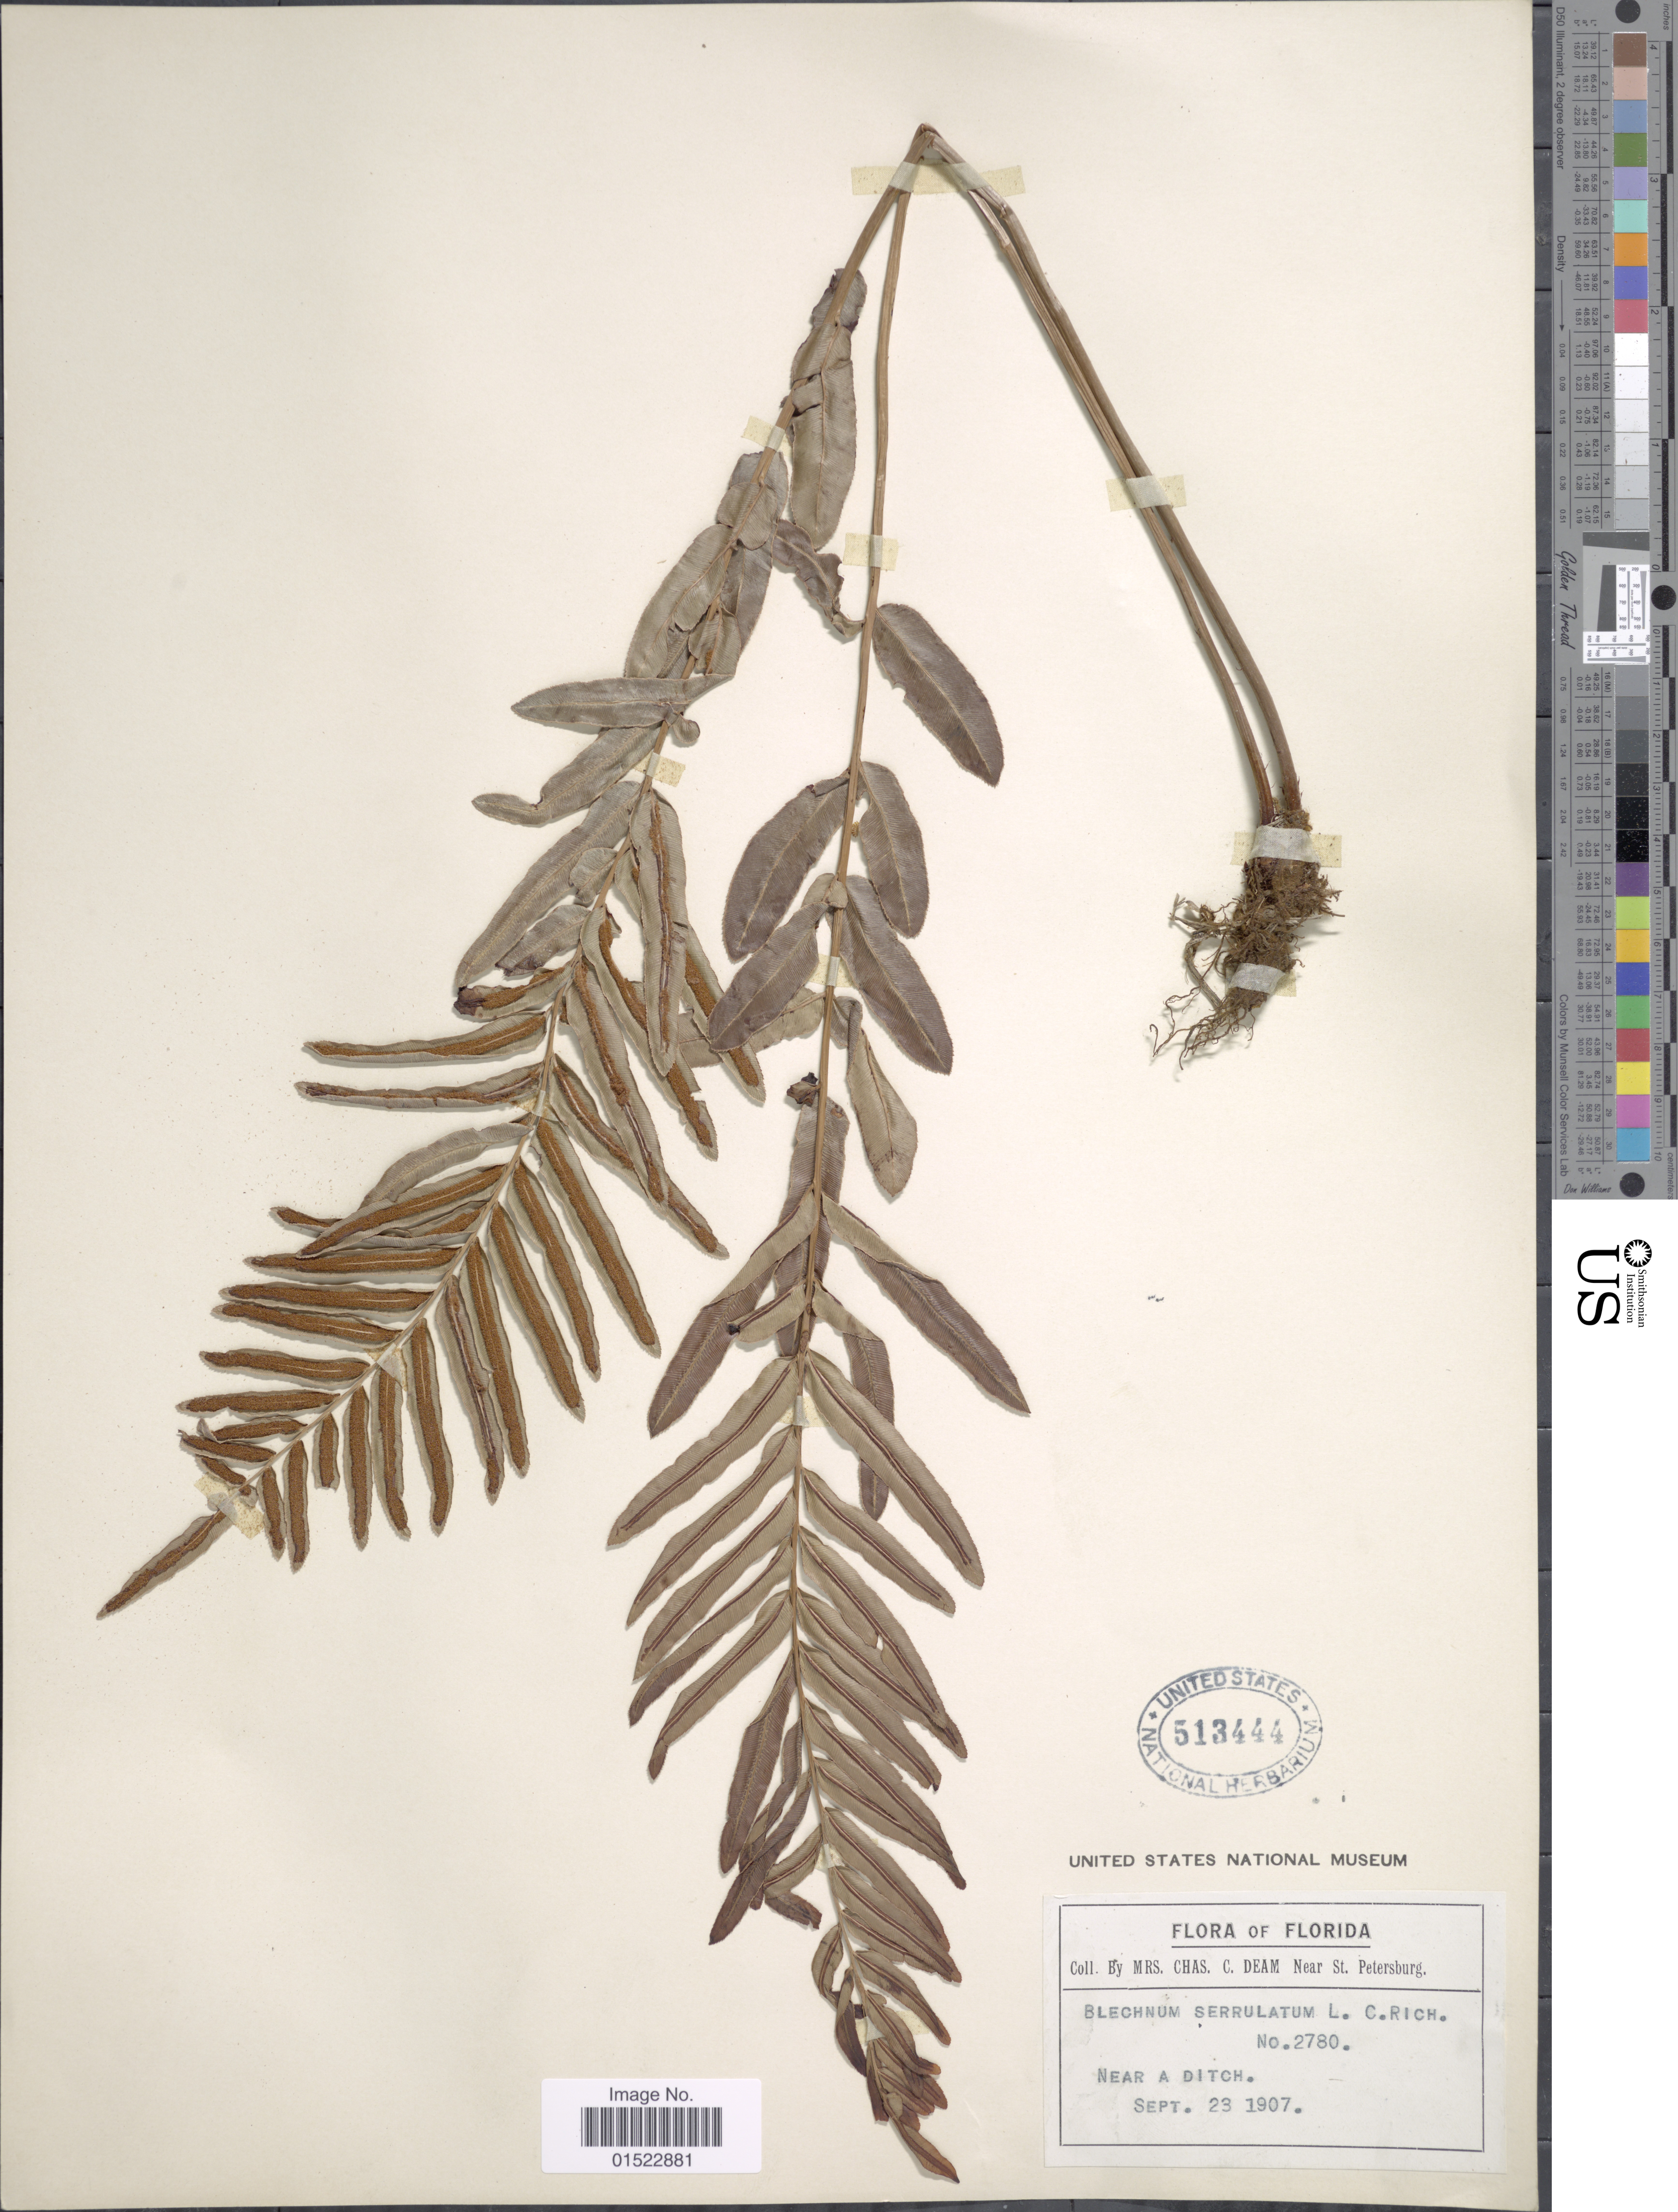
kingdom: Plantae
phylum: Tracheophyta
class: Polypodiopsida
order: Polypodiales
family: Blechnaceae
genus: Telmatoblechnum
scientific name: Telmatoblechnum serrulatum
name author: (Rich.) Perrie et al.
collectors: C. C. Deam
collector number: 2780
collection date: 1907-09-23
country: United States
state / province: Florida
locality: Bear St. Petersburg, Near a ditch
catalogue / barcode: US 513444